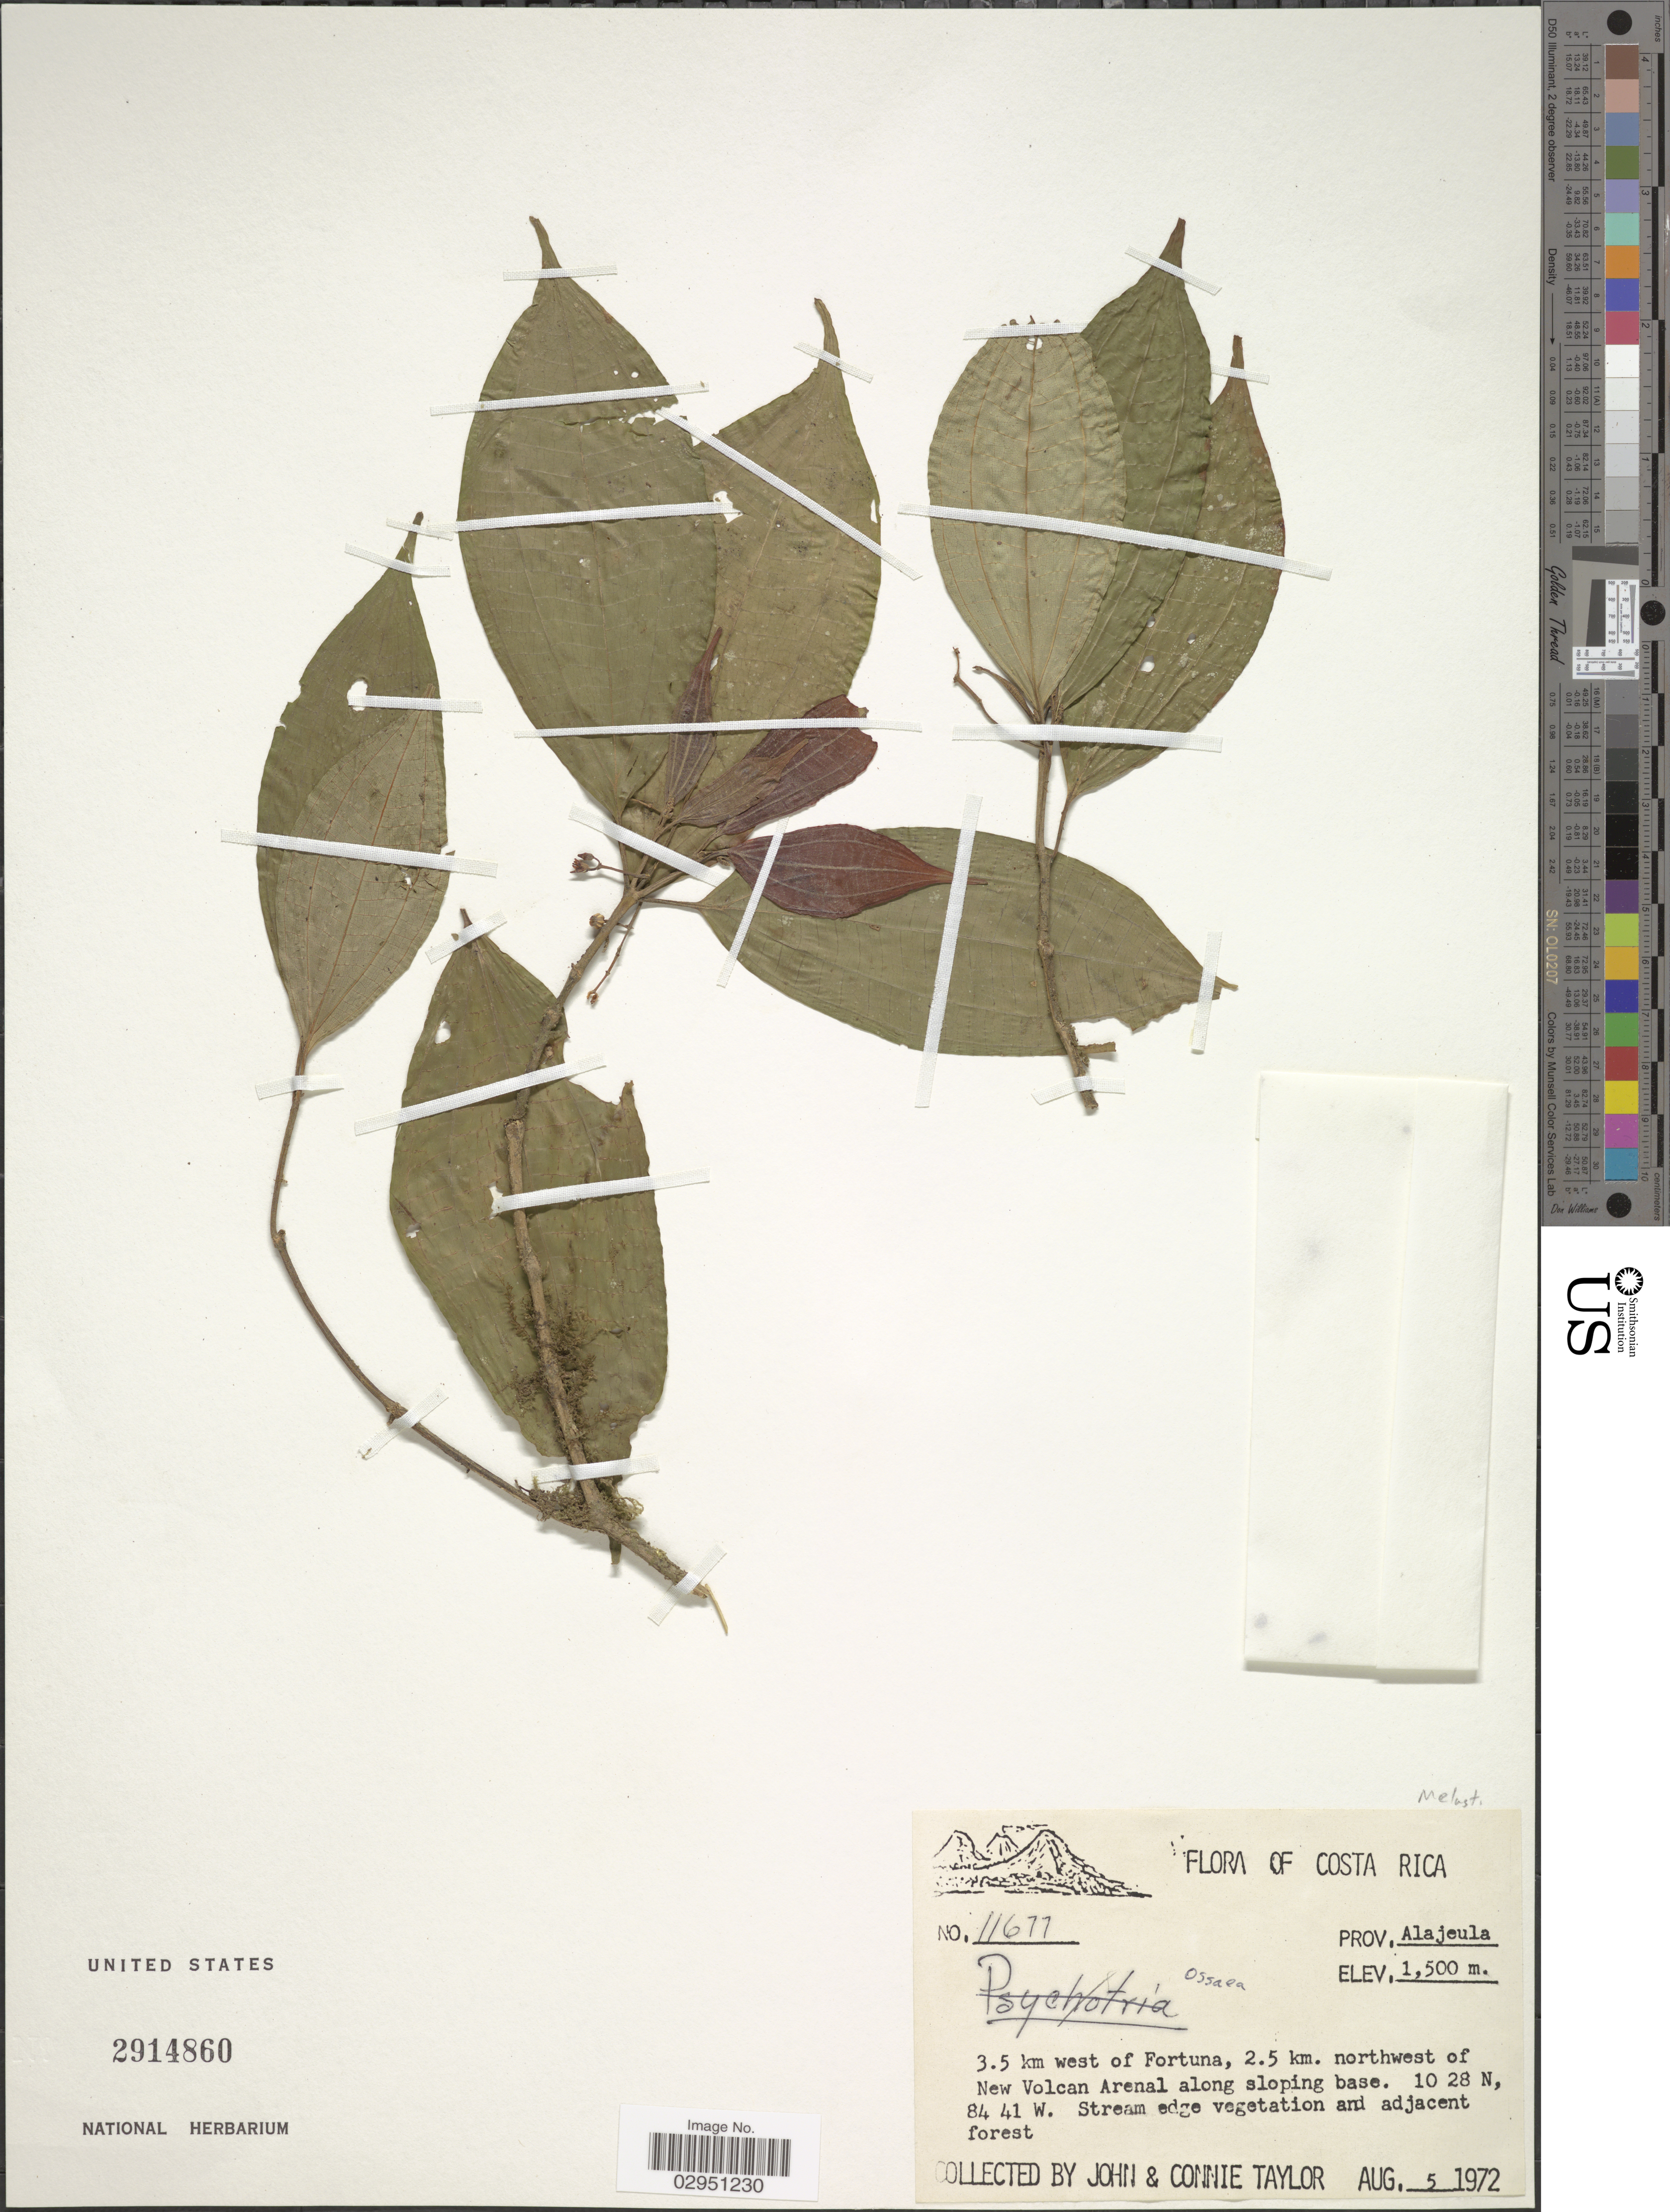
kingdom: Plantae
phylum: Tracheophyta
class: Magnoliopsida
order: Myrtales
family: Melastomataceae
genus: Ossaea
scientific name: Ossaea sp.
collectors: J. Taylor & C. Taylor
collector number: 11677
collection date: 1972-08-05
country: Costa Rica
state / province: Alajuela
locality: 3.5 km west of Fortuna, 2.5 km. northwest of New Volcan Arenal along sloping base.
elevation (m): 1500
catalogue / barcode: US 2914860